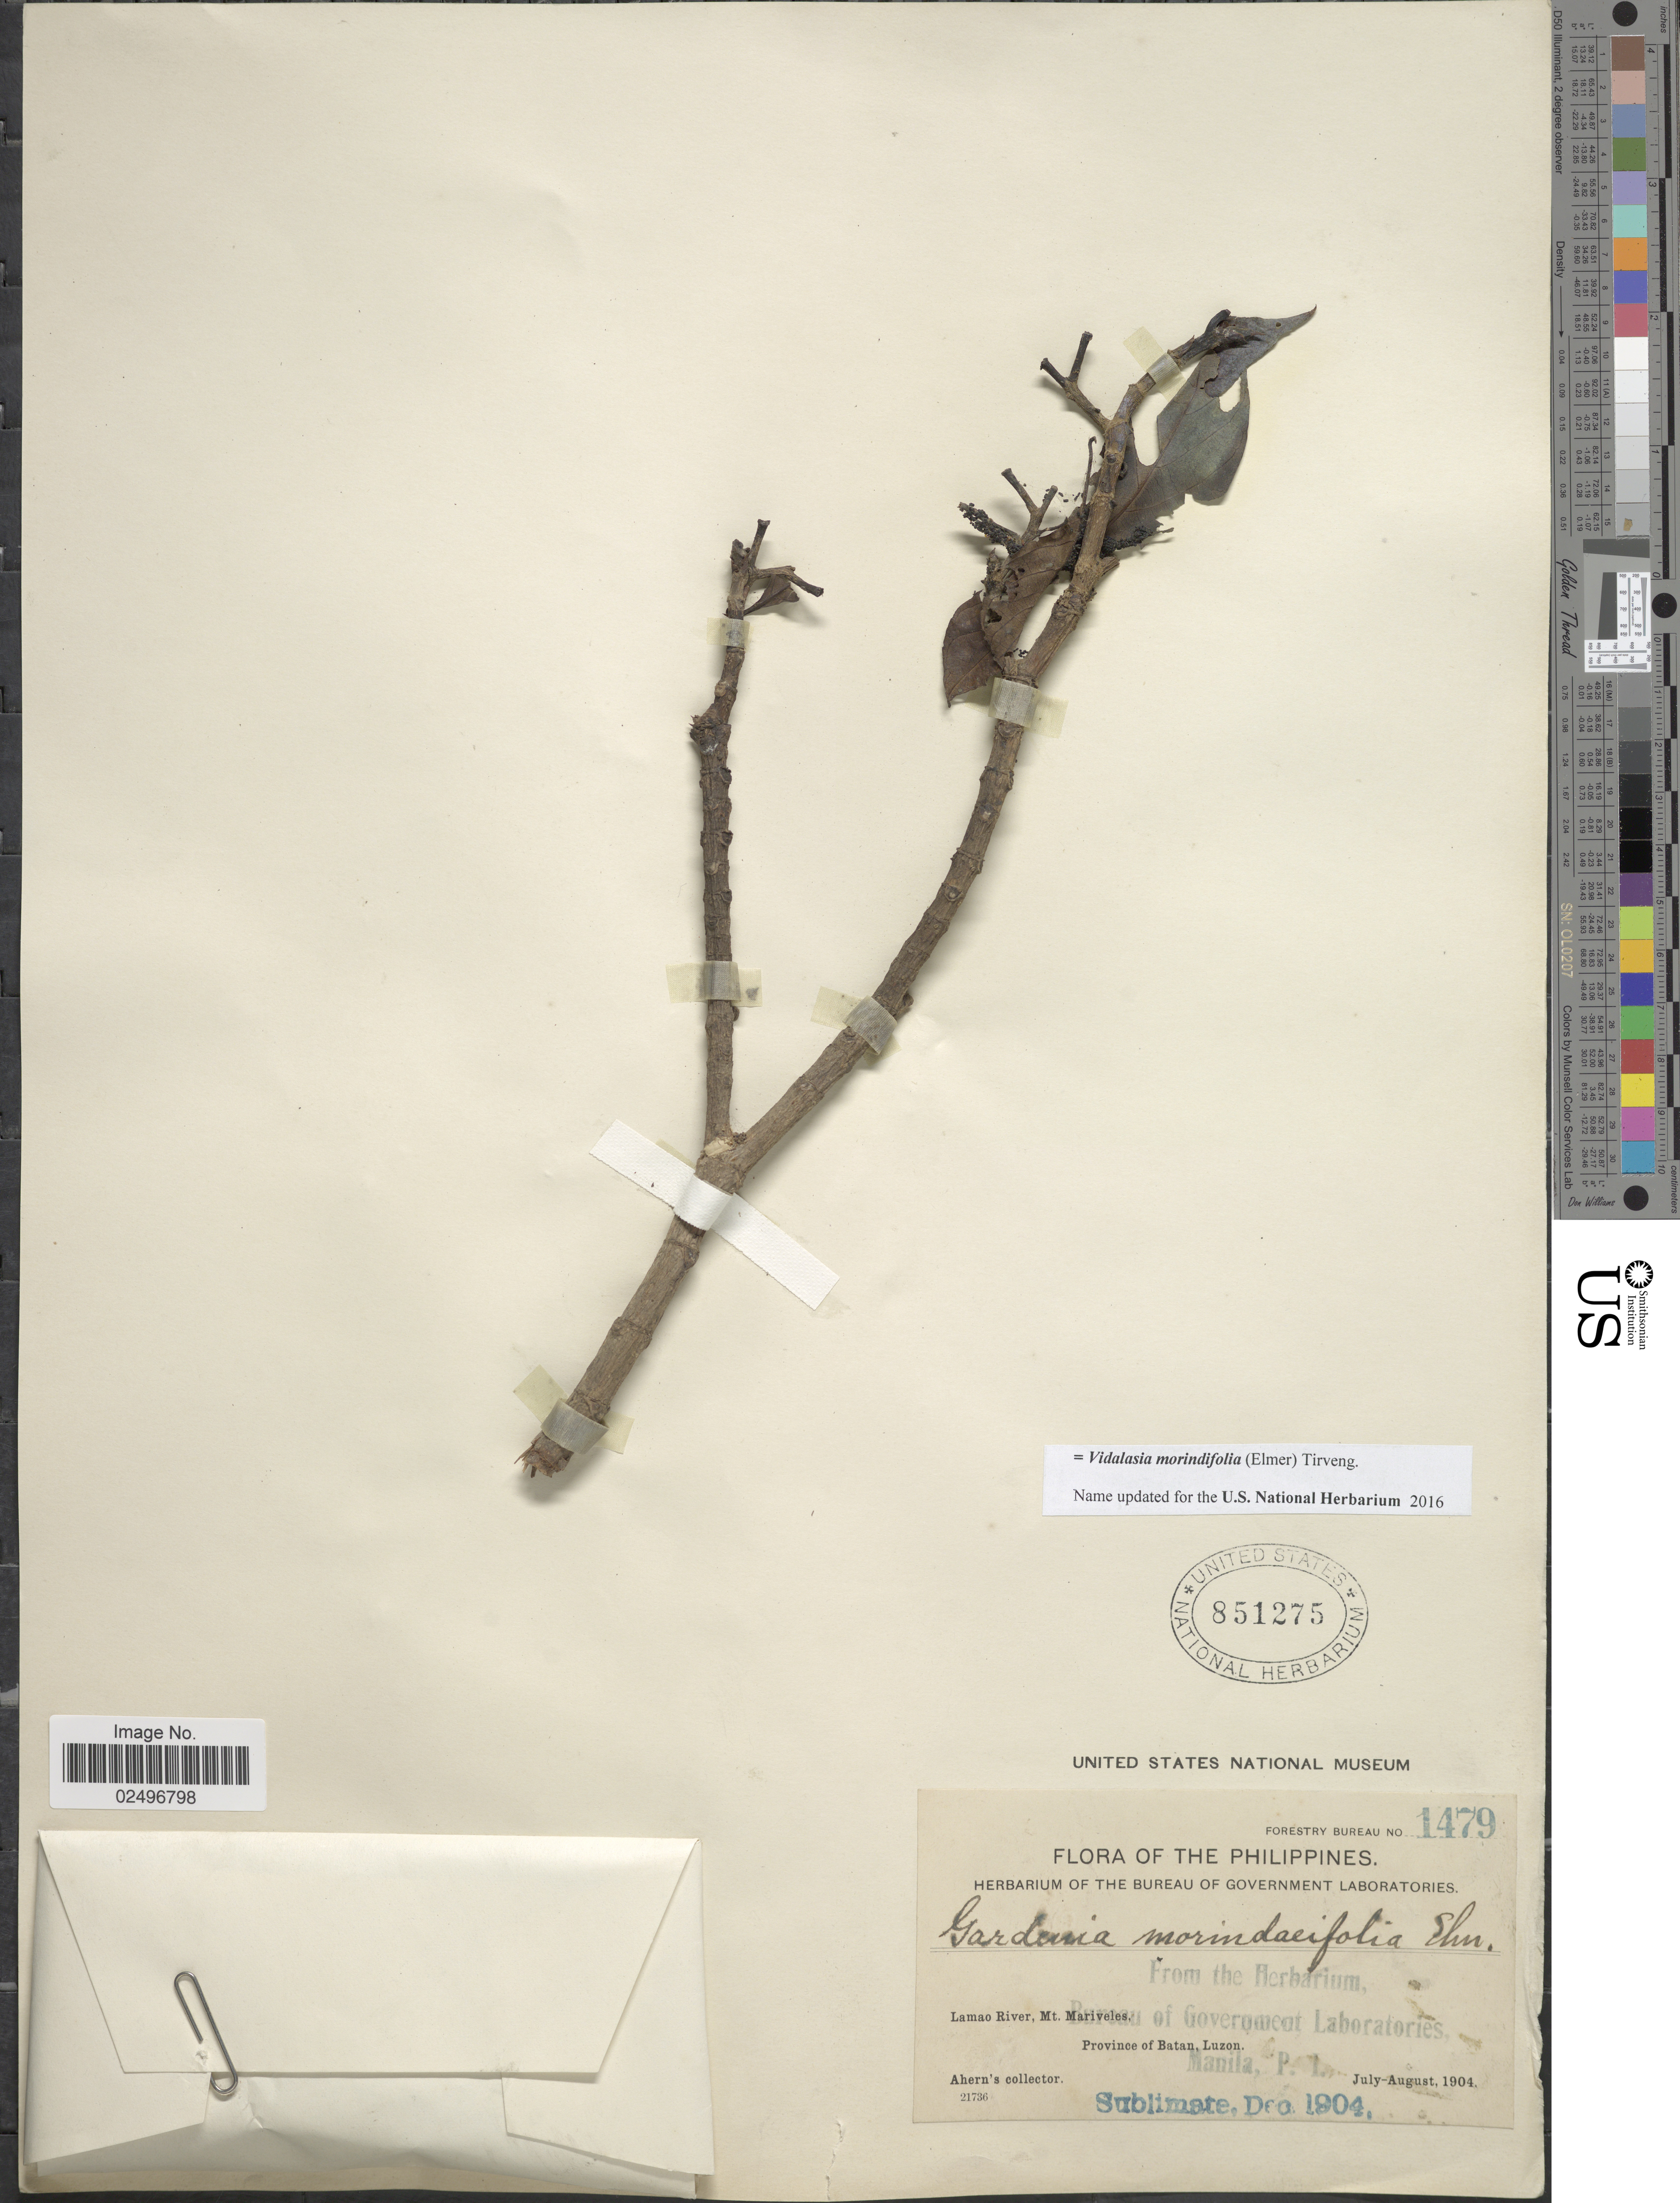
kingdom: Plantae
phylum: Tracheophyta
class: Magnoliopsida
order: Gentianales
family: Rubiaceae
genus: Vidalasia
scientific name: Vidalasia morindifolia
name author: (Elmer) Tirveng.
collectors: Ahern's collector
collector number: Forestry Bureau 1479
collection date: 1904-07/1904-08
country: Philippines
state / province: Cagayan Valley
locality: Lamao River, Mt Mariveles, Province of Batan, Luzon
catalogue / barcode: US 851275